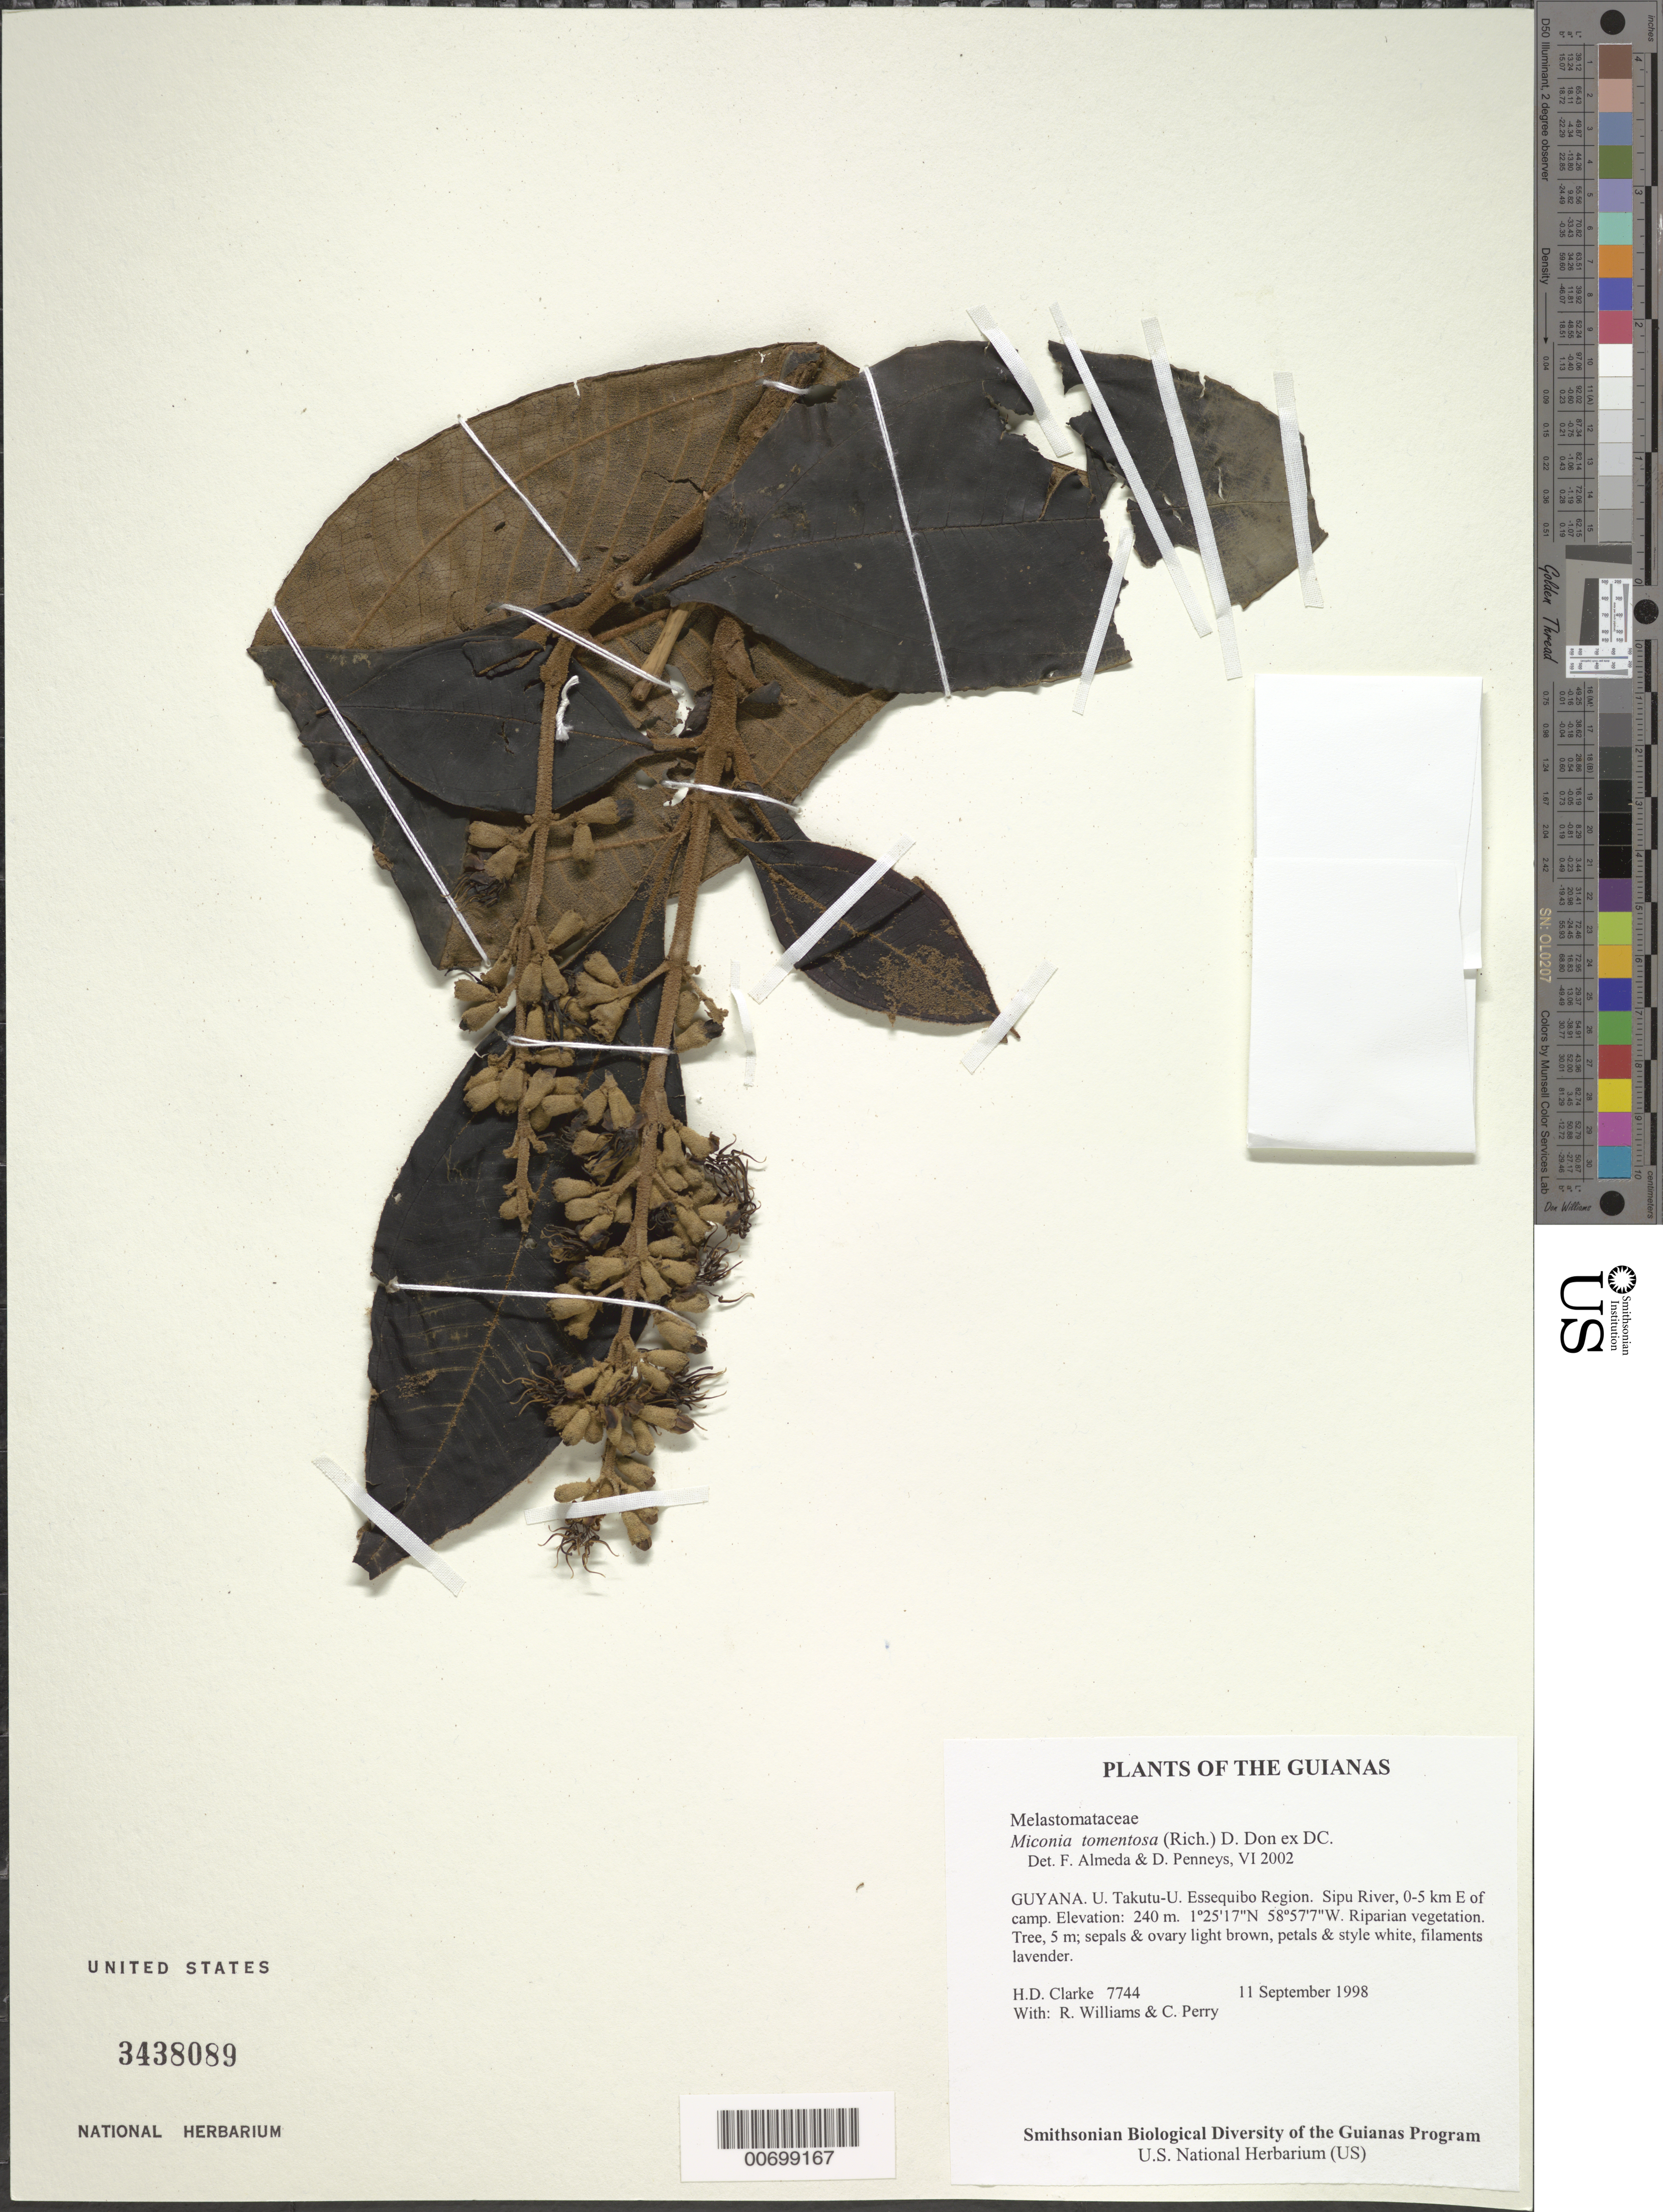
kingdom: Plantae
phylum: Tracheophyta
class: Magnoliopsida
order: Myrtales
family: Melastomataceae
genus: Miconia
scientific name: Miconia tomentosa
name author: (Rich.) D. Don ex DC.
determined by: Almeda, F.; Penneys, D. S.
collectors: H. D. Clarke, R. Williams & C. Perry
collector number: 7744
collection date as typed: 11 September 1998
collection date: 1998-09-11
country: Guyana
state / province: U. Takutu-U. Essequibo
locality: Sipu River, 0-5 km E of camp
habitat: Riparian vegetation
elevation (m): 240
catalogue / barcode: US 3438089